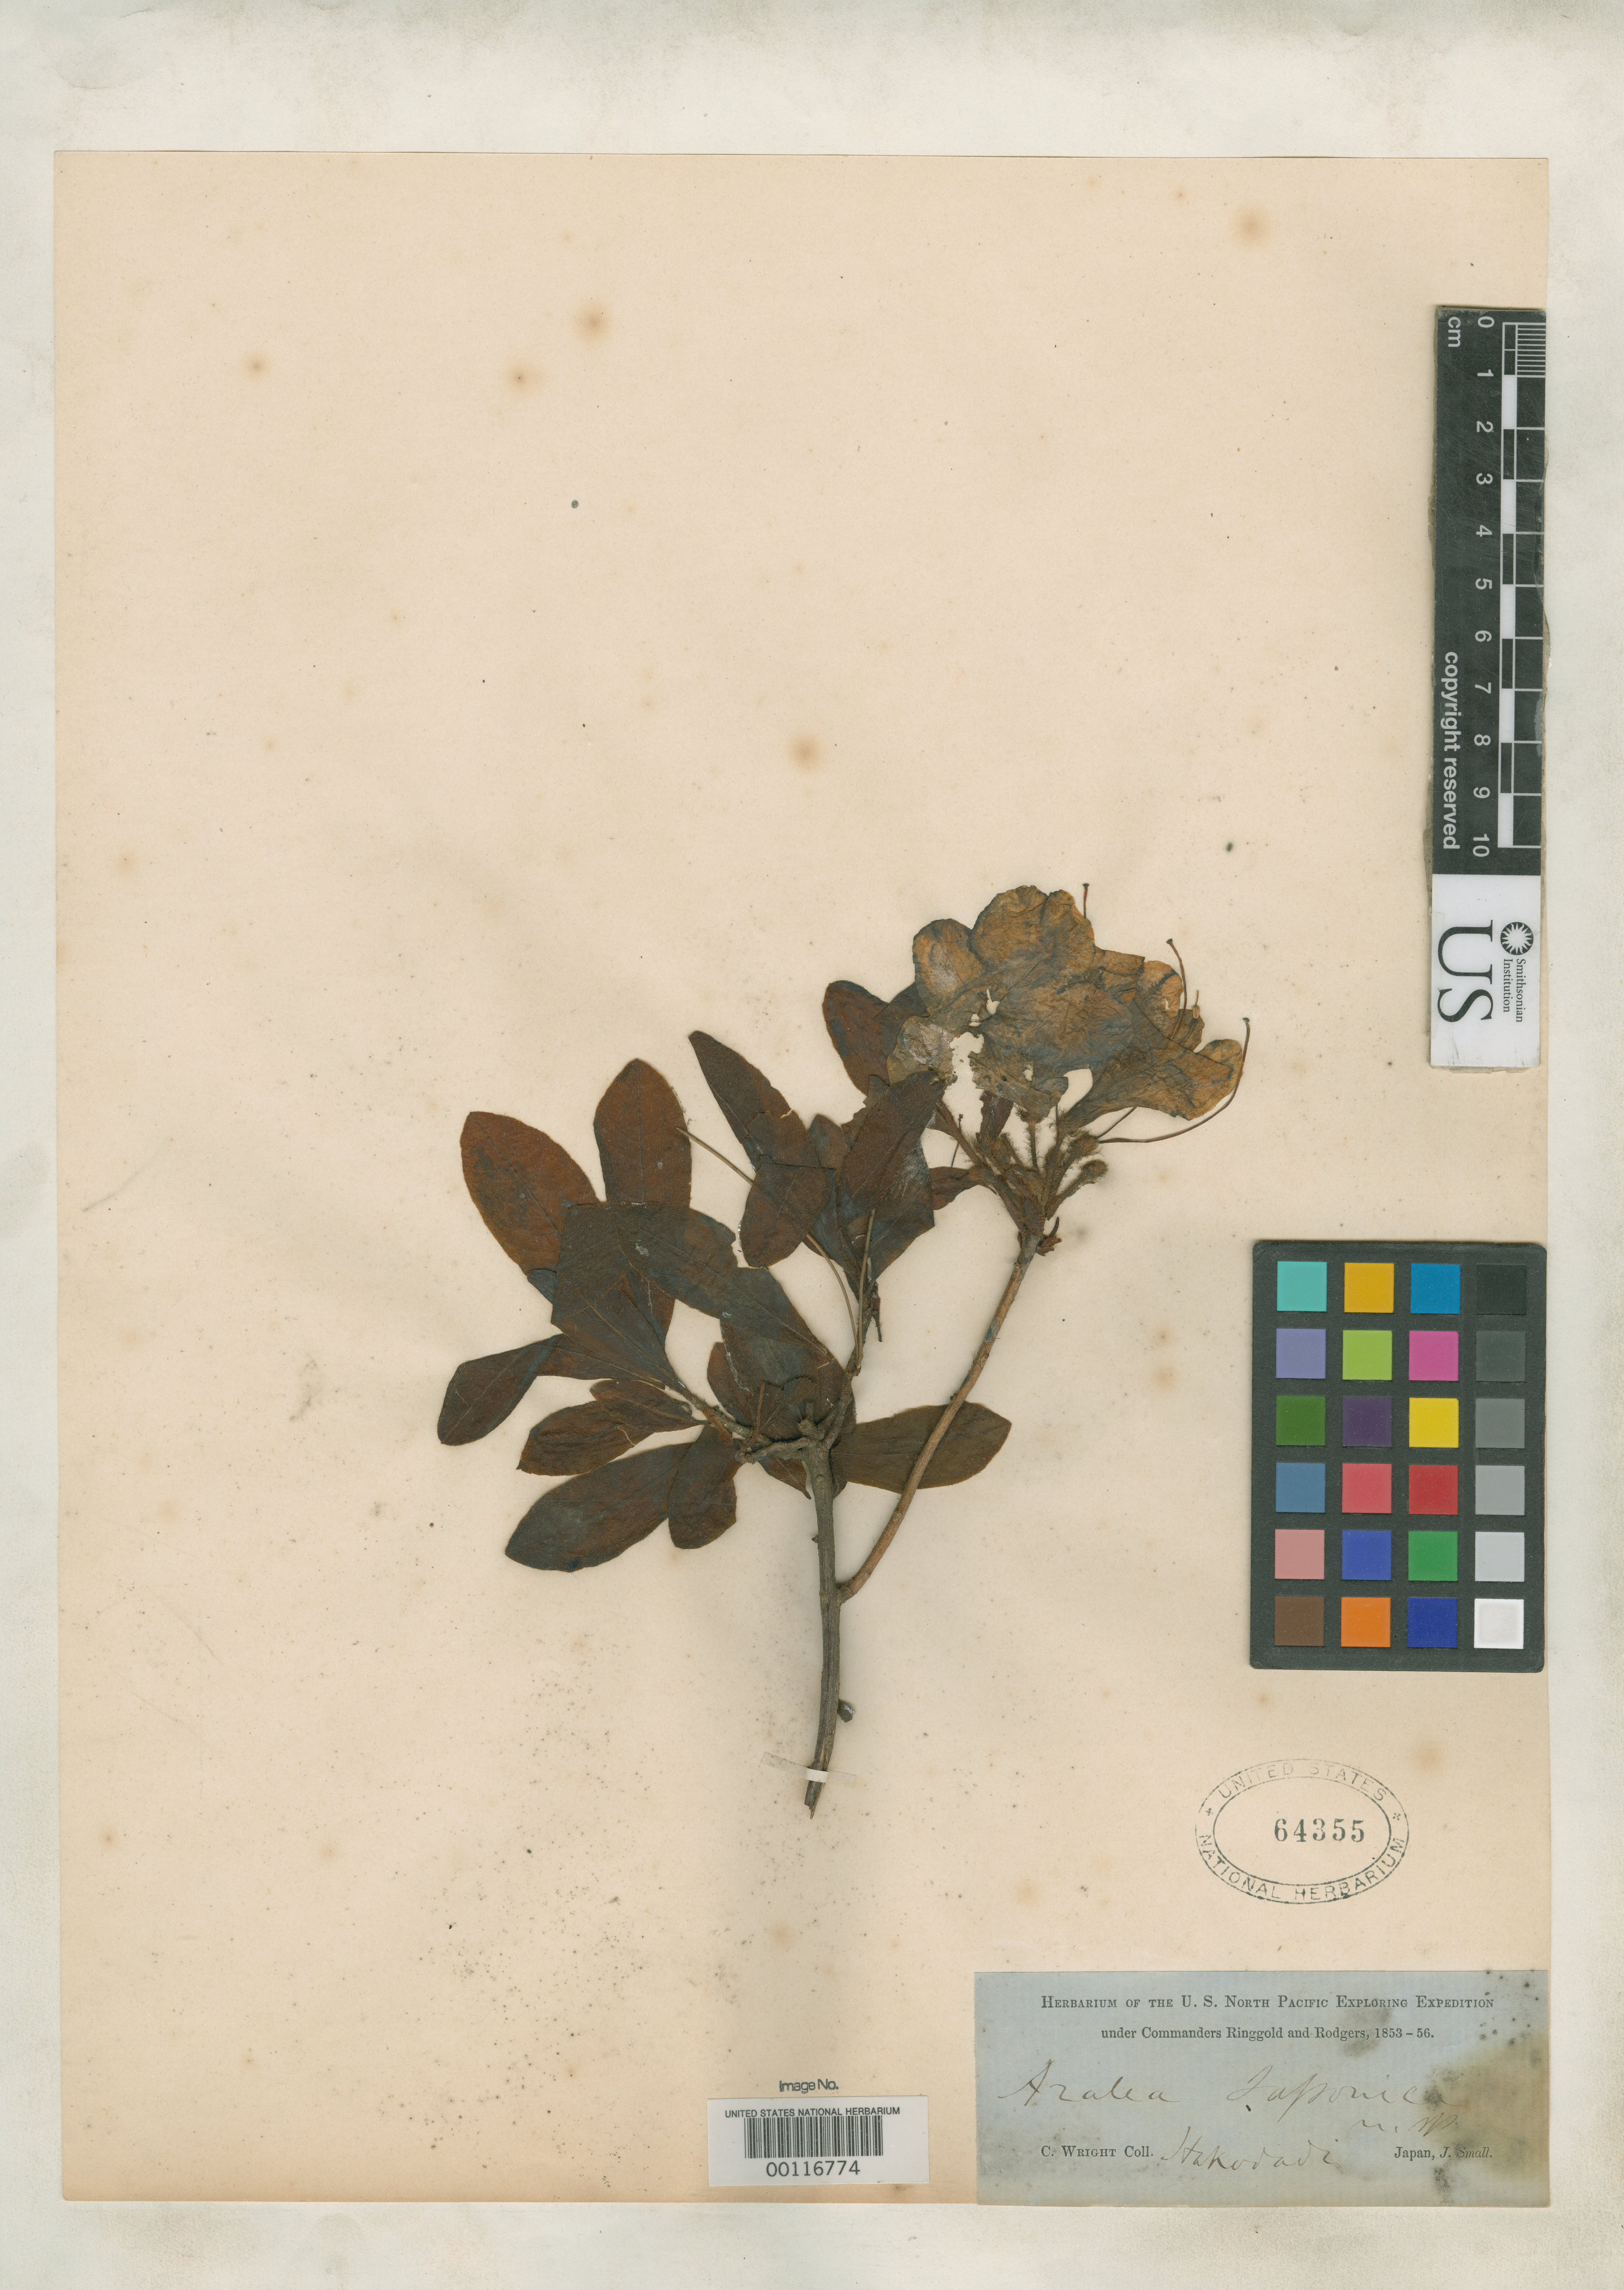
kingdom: Plantae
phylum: Tracheophyta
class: Magnoliopsida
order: Ericales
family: Ericaceae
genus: Azalea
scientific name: Azalea japonica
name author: A. Gray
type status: Type Collection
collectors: C. Wright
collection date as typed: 1853 to -- --- 1856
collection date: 1853/1856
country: Japan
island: Honshu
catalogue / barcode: US 64355